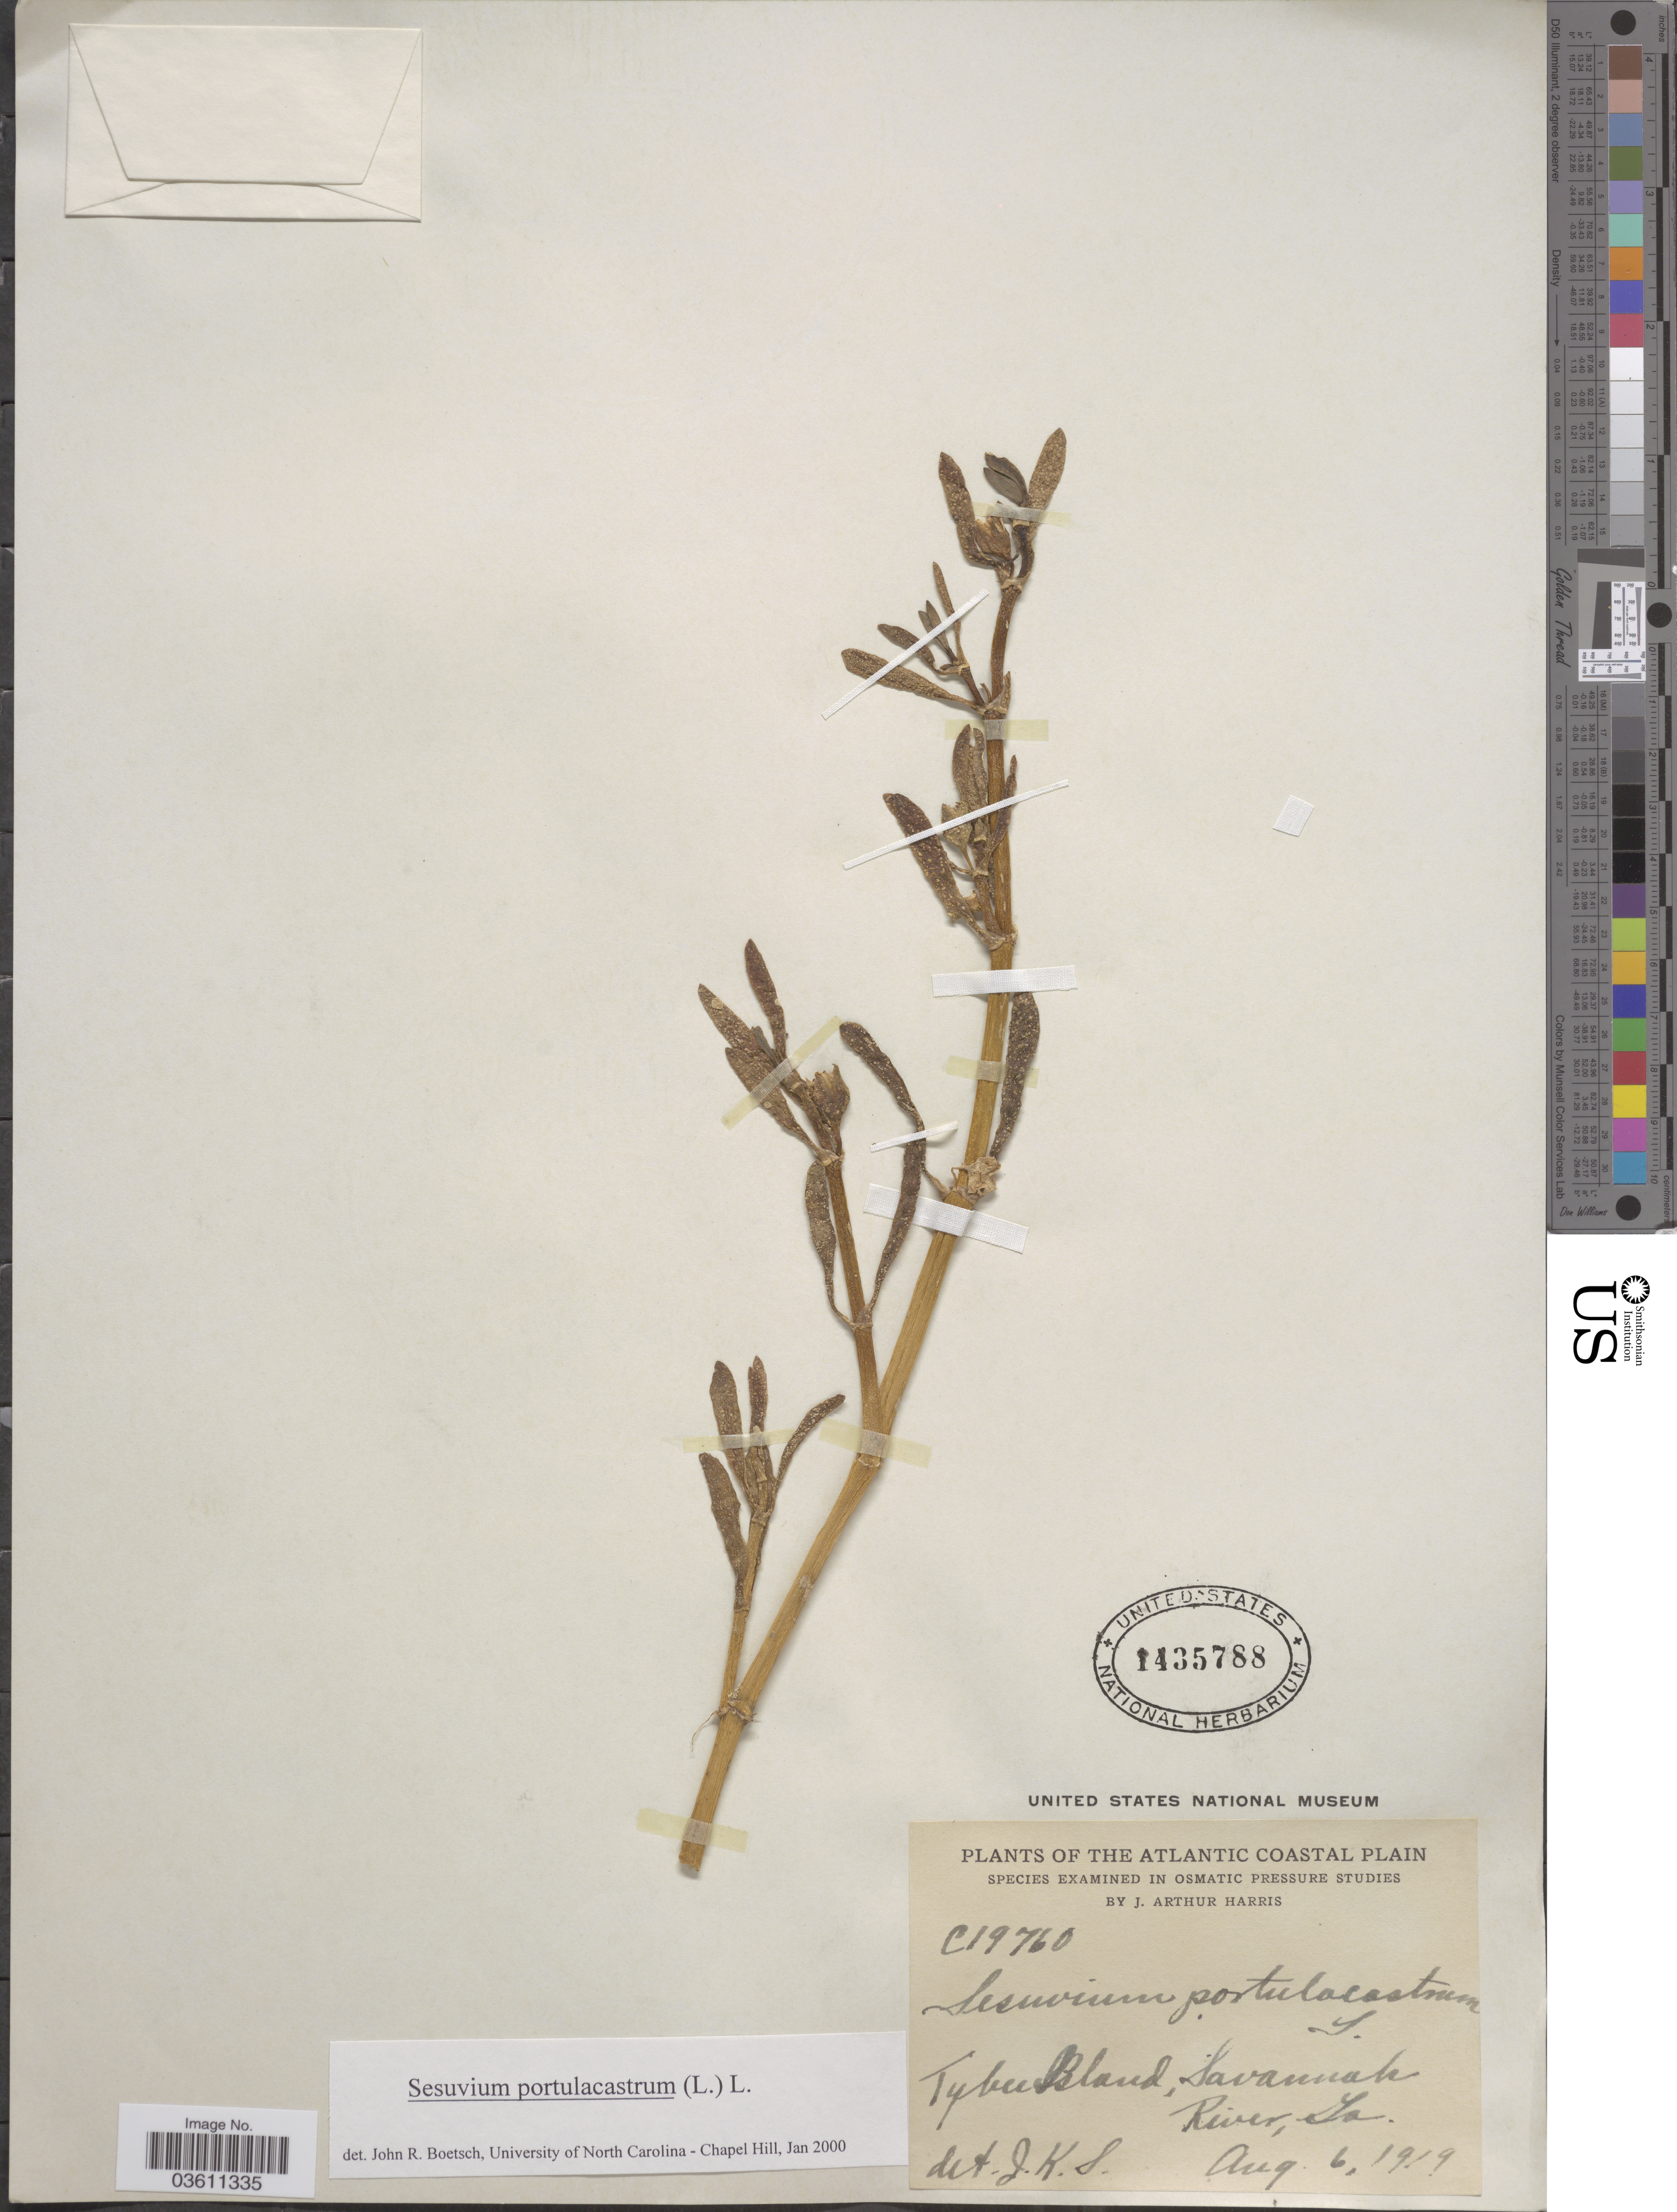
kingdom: Plantae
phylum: Tracheophyta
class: Magnoliopsida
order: Caryophyllales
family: Aizoaceae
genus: Sesuvium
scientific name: Sesuvium portulacastrum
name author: (L.) L.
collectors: J. A. Harris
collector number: C19760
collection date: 1919-08-06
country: United States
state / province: Georgia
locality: Tybee Island, Savannah River.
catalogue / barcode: US 1435788